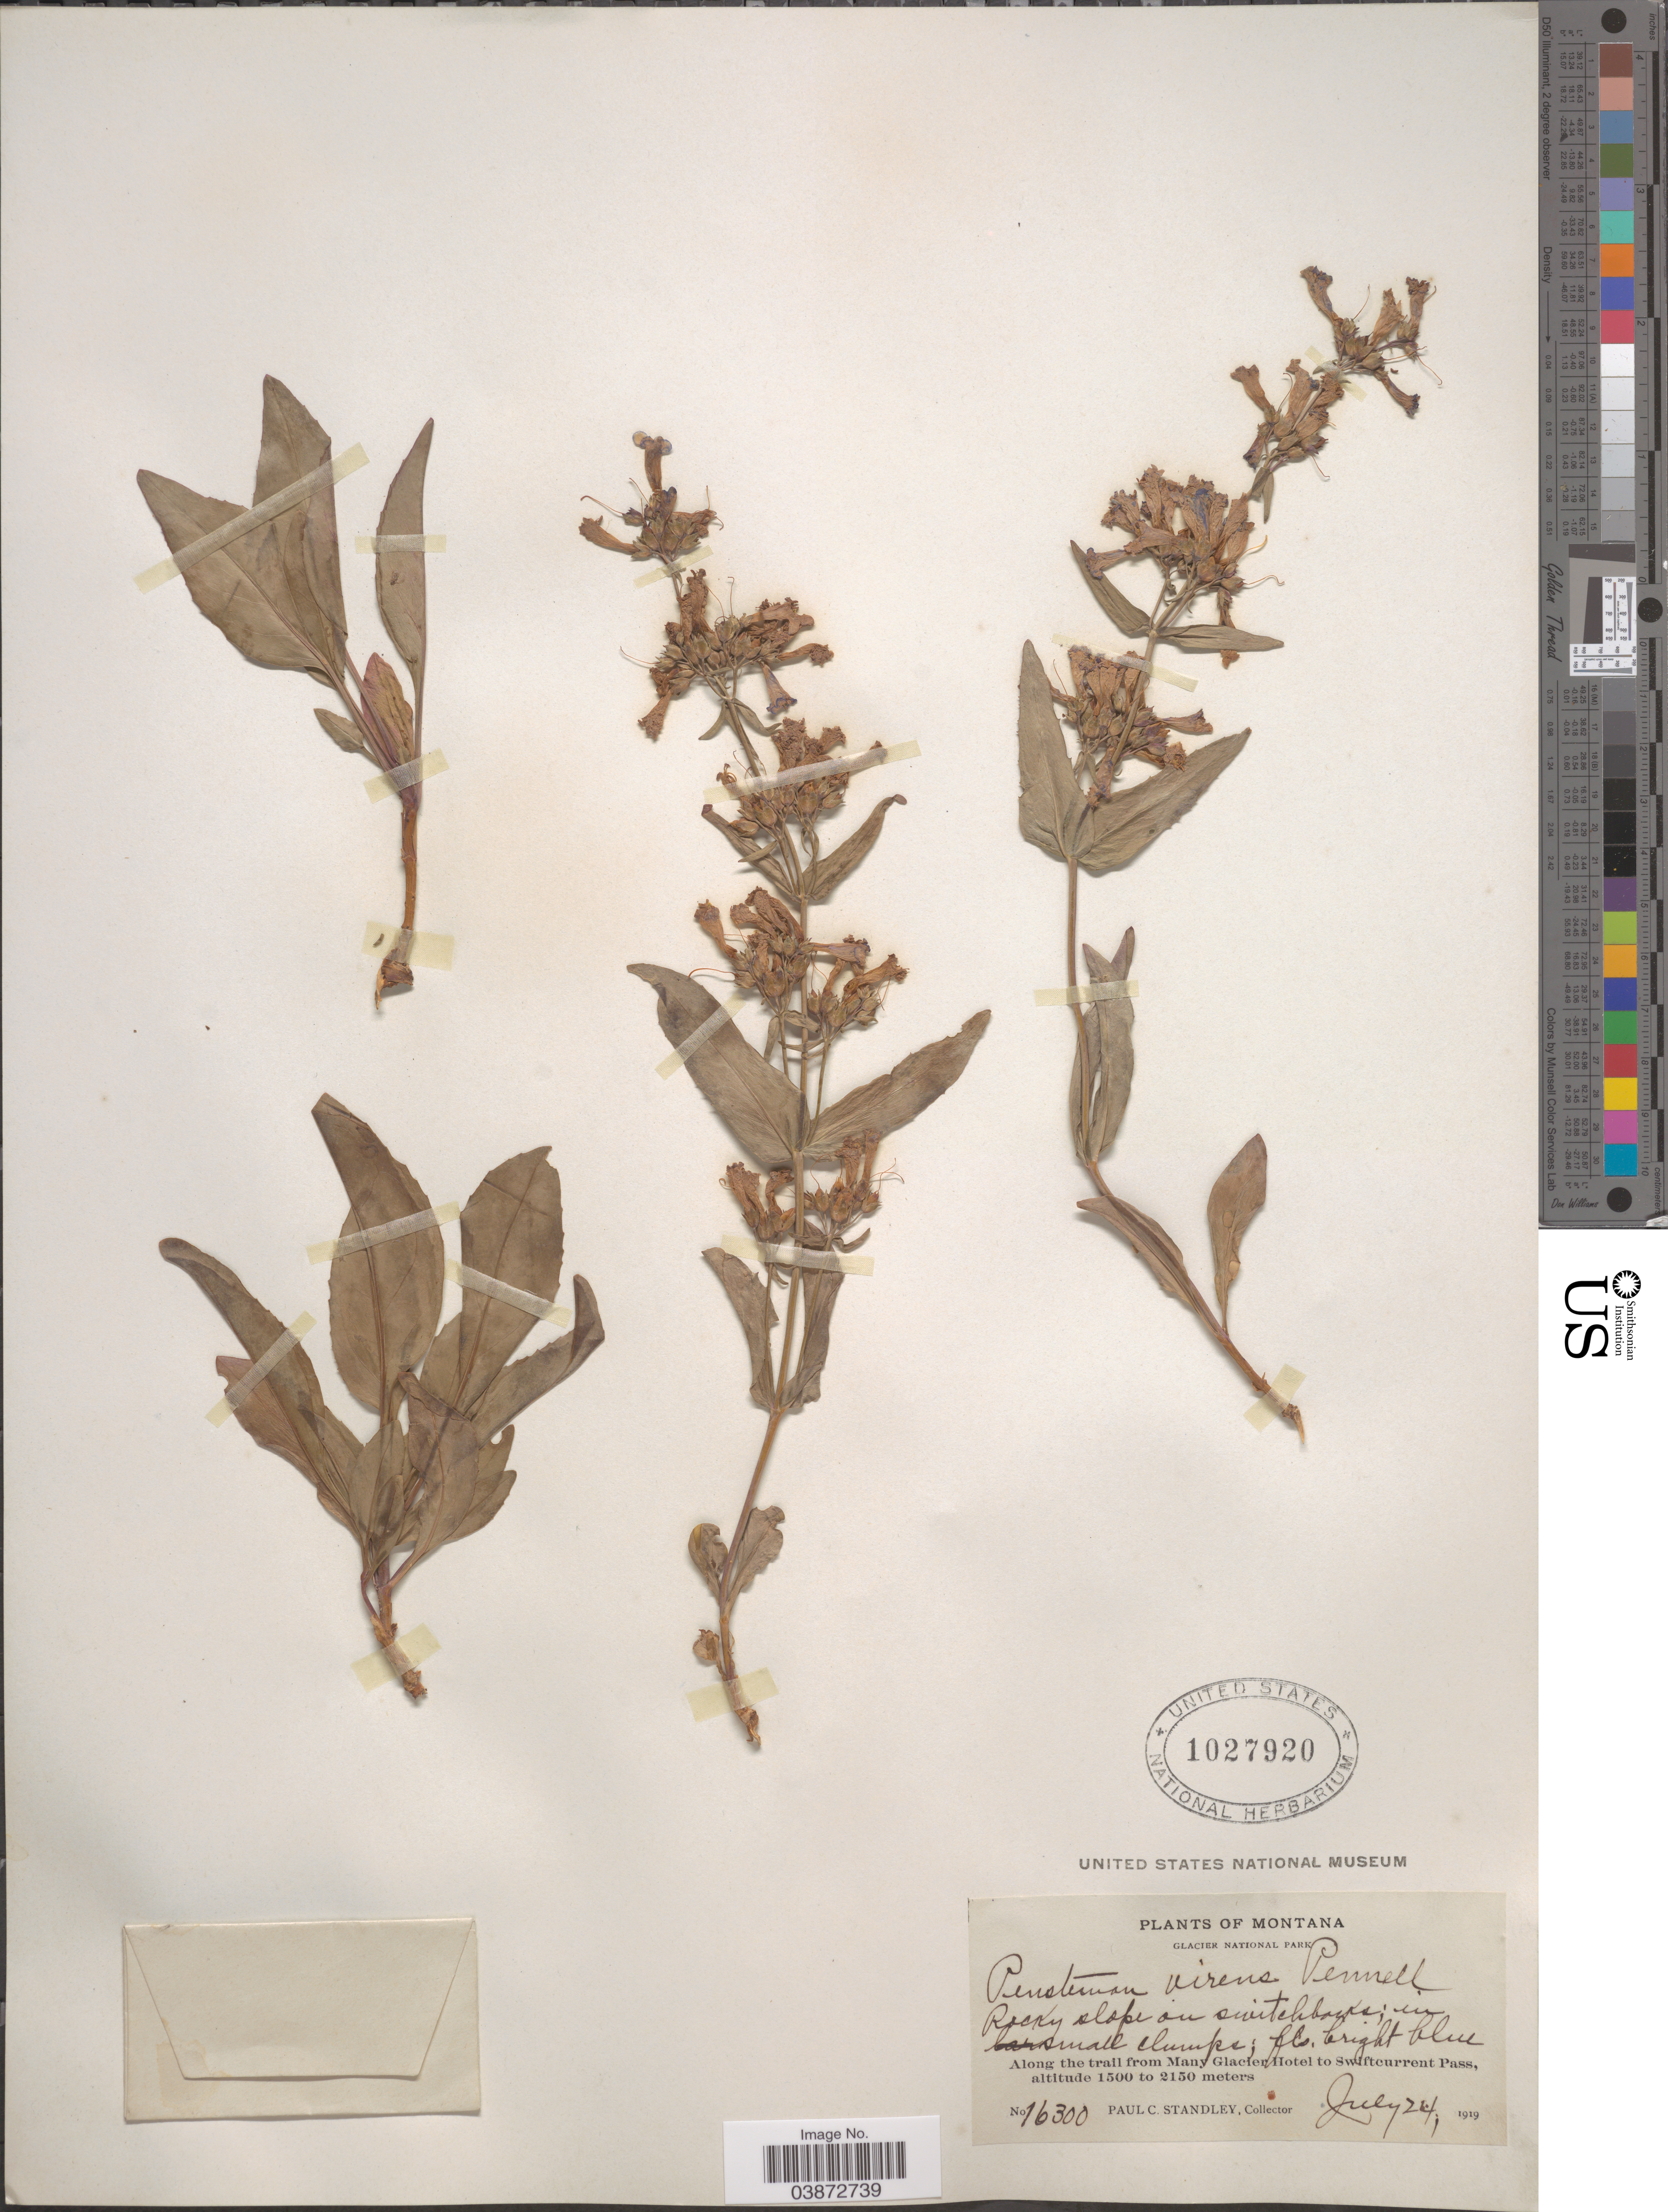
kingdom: Plantae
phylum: Tracheophyta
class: Magnoliopsida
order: Lamiales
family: Plantaginaceae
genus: Penstemon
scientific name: Penstemon albertinus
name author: Greene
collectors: P. C. Standley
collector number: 16300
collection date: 1919-07-24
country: United States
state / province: Montana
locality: Glacier National Park. Along the trail from Many Glacier Hotel to Swiftcurrent Pass.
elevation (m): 1500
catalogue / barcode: US 1027920